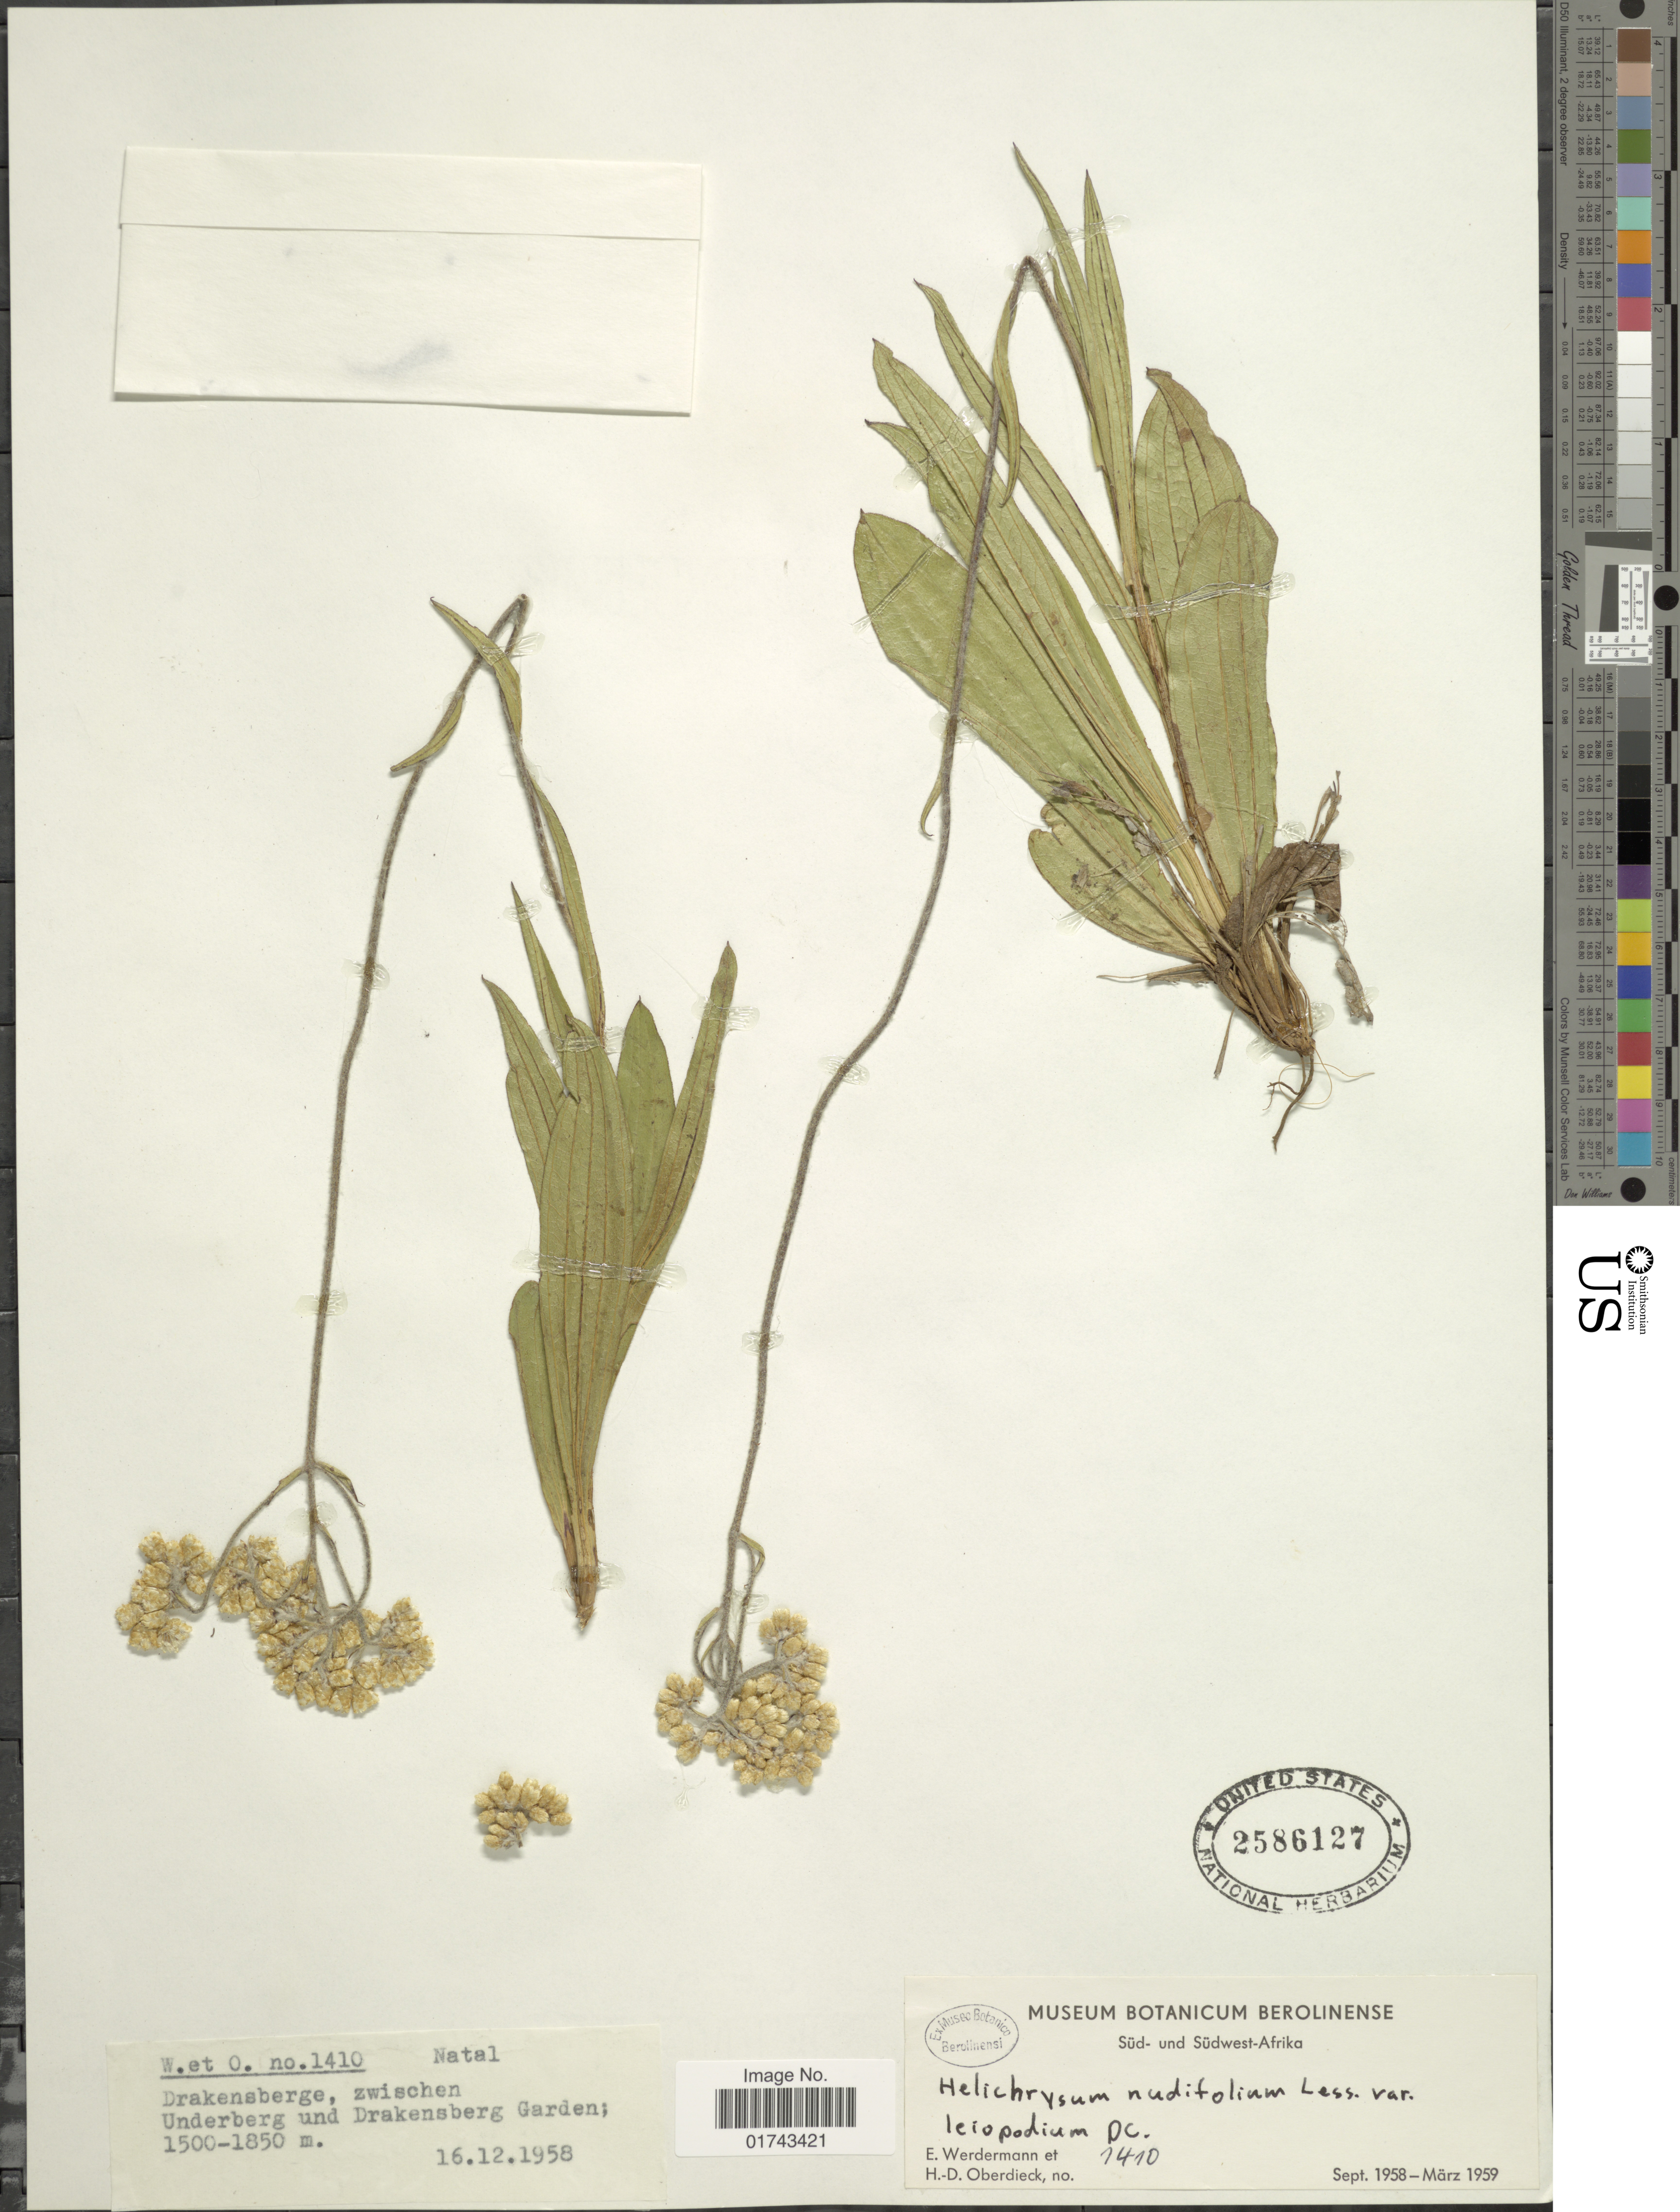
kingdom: Plantae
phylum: Tracheophyta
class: Magnoliopsida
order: Asterales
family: Asteraceae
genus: Helichrysum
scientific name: Helichrysum nudifolium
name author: (L.) Less.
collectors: E. Werdermann & H. Oberdieck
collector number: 1410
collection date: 1958-12-16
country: South Africa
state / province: KwaZulu-Natal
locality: Natal, Drakensberge, zwischen Underberg und Drakensberg Garden, Süd- und Südwest Afrika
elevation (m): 1500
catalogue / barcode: US 2586127